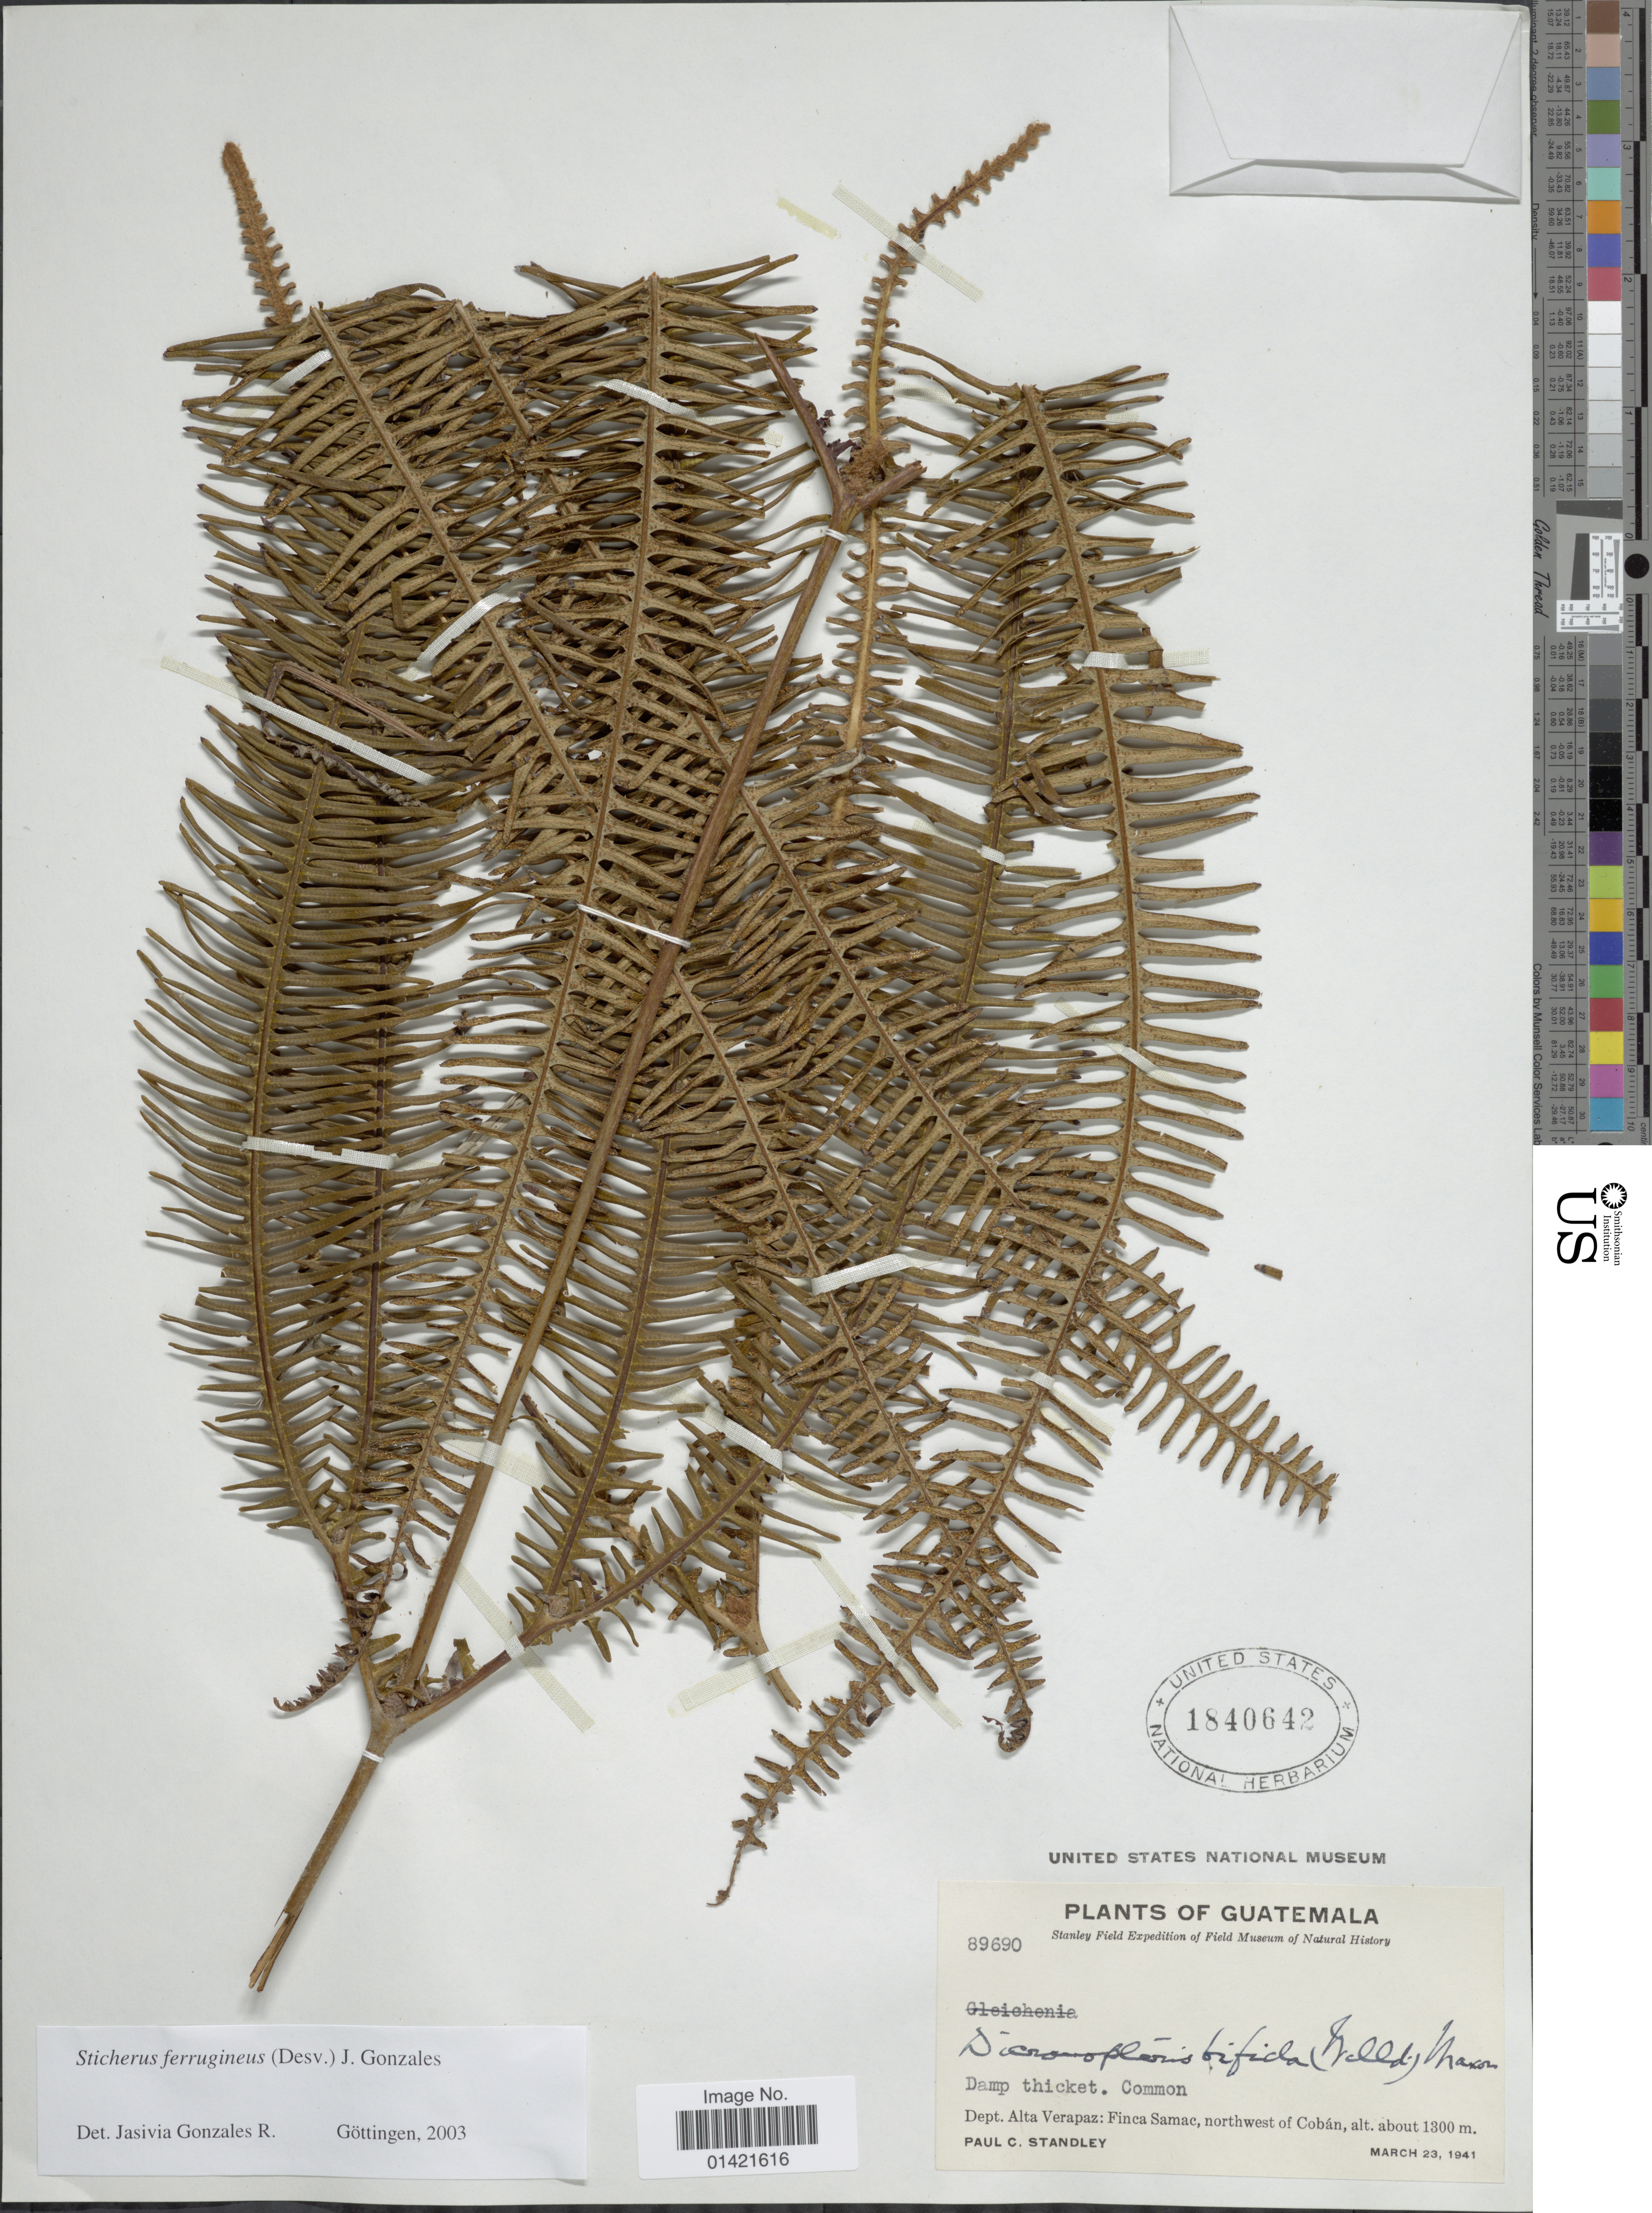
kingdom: Plantae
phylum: Tracheophyta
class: Polypodiopsida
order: Gleicheniales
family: Gleicheniaceae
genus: Sticherus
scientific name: Sticherus ferrugineus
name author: (Desv.) J. Gonzales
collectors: P. C. Standley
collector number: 89690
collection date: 1941-03-23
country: Guatemala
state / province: Alta Verapaz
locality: Finca Samac, northwest of Coban.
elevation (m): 1300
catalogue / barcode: US 1840642